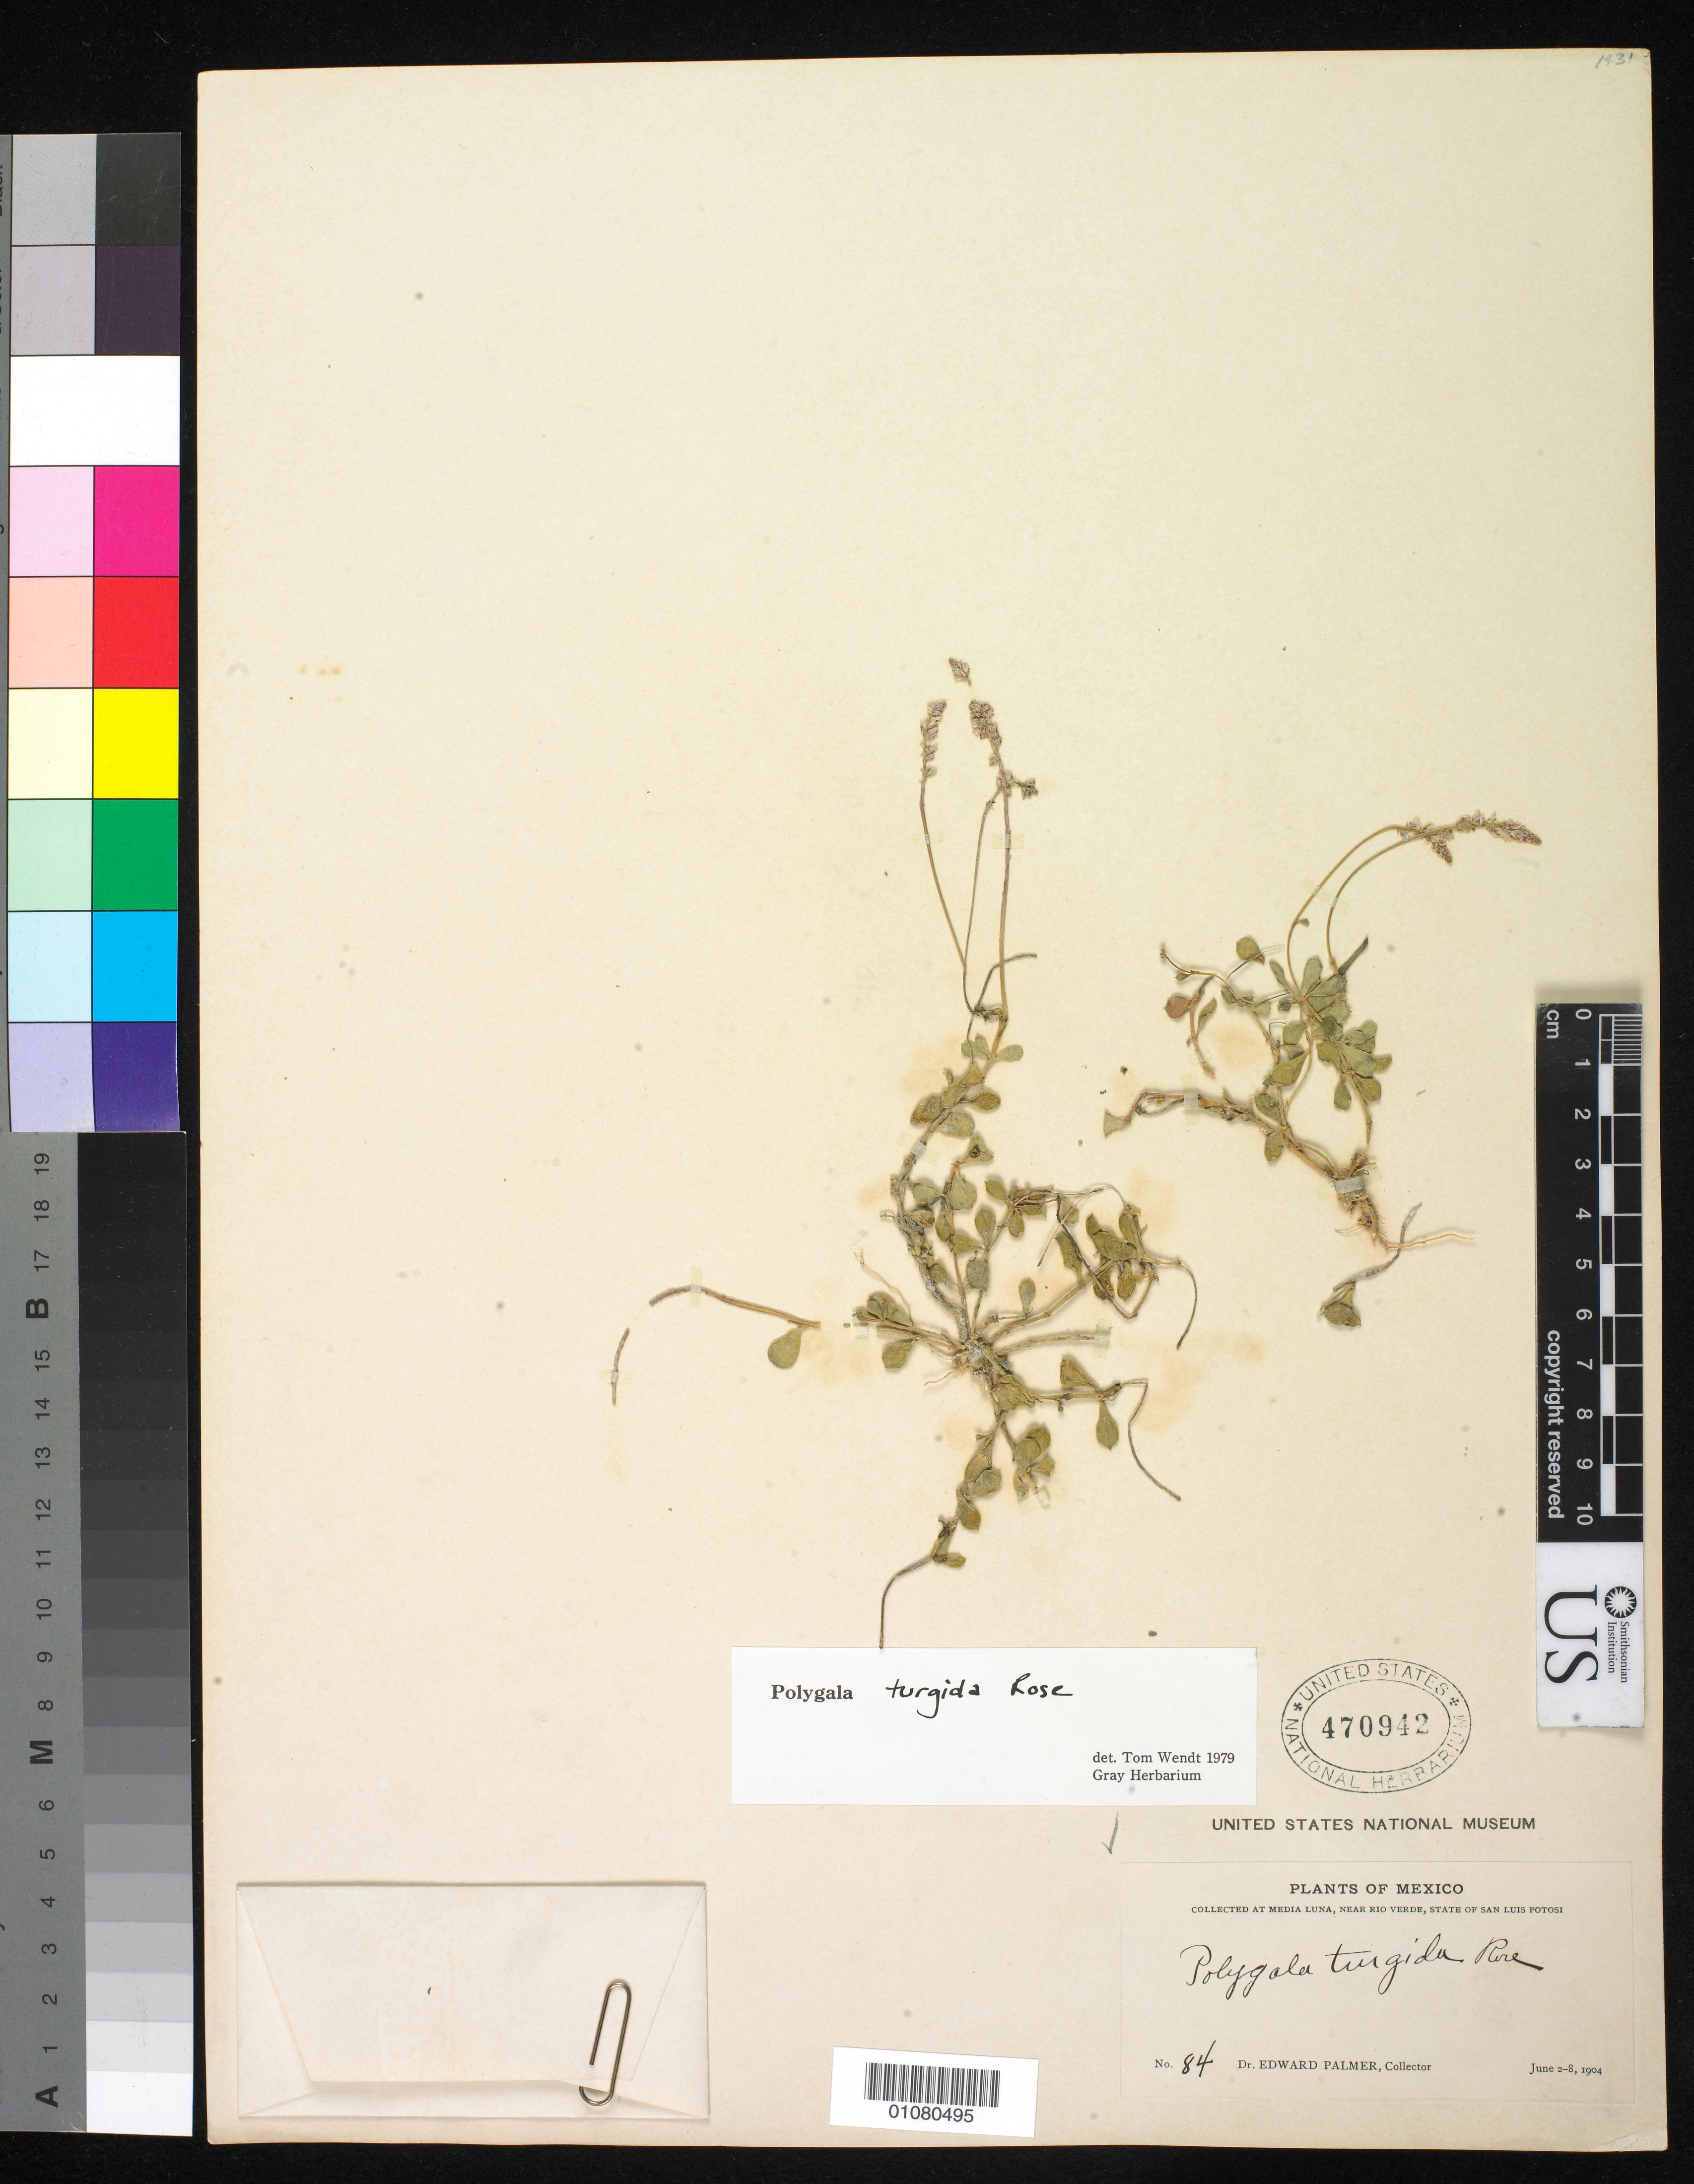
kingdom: Plantae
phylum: Tracheophyta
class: Magnoliopsida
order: Fabales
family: Polygalaceae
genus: Polygala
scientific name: Polygala turgida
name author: Rose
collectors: E. Palmer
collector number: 84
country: Mexico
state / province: San Luis Potosi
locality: Media Luna, near Rio Verde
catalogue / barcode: US 470942